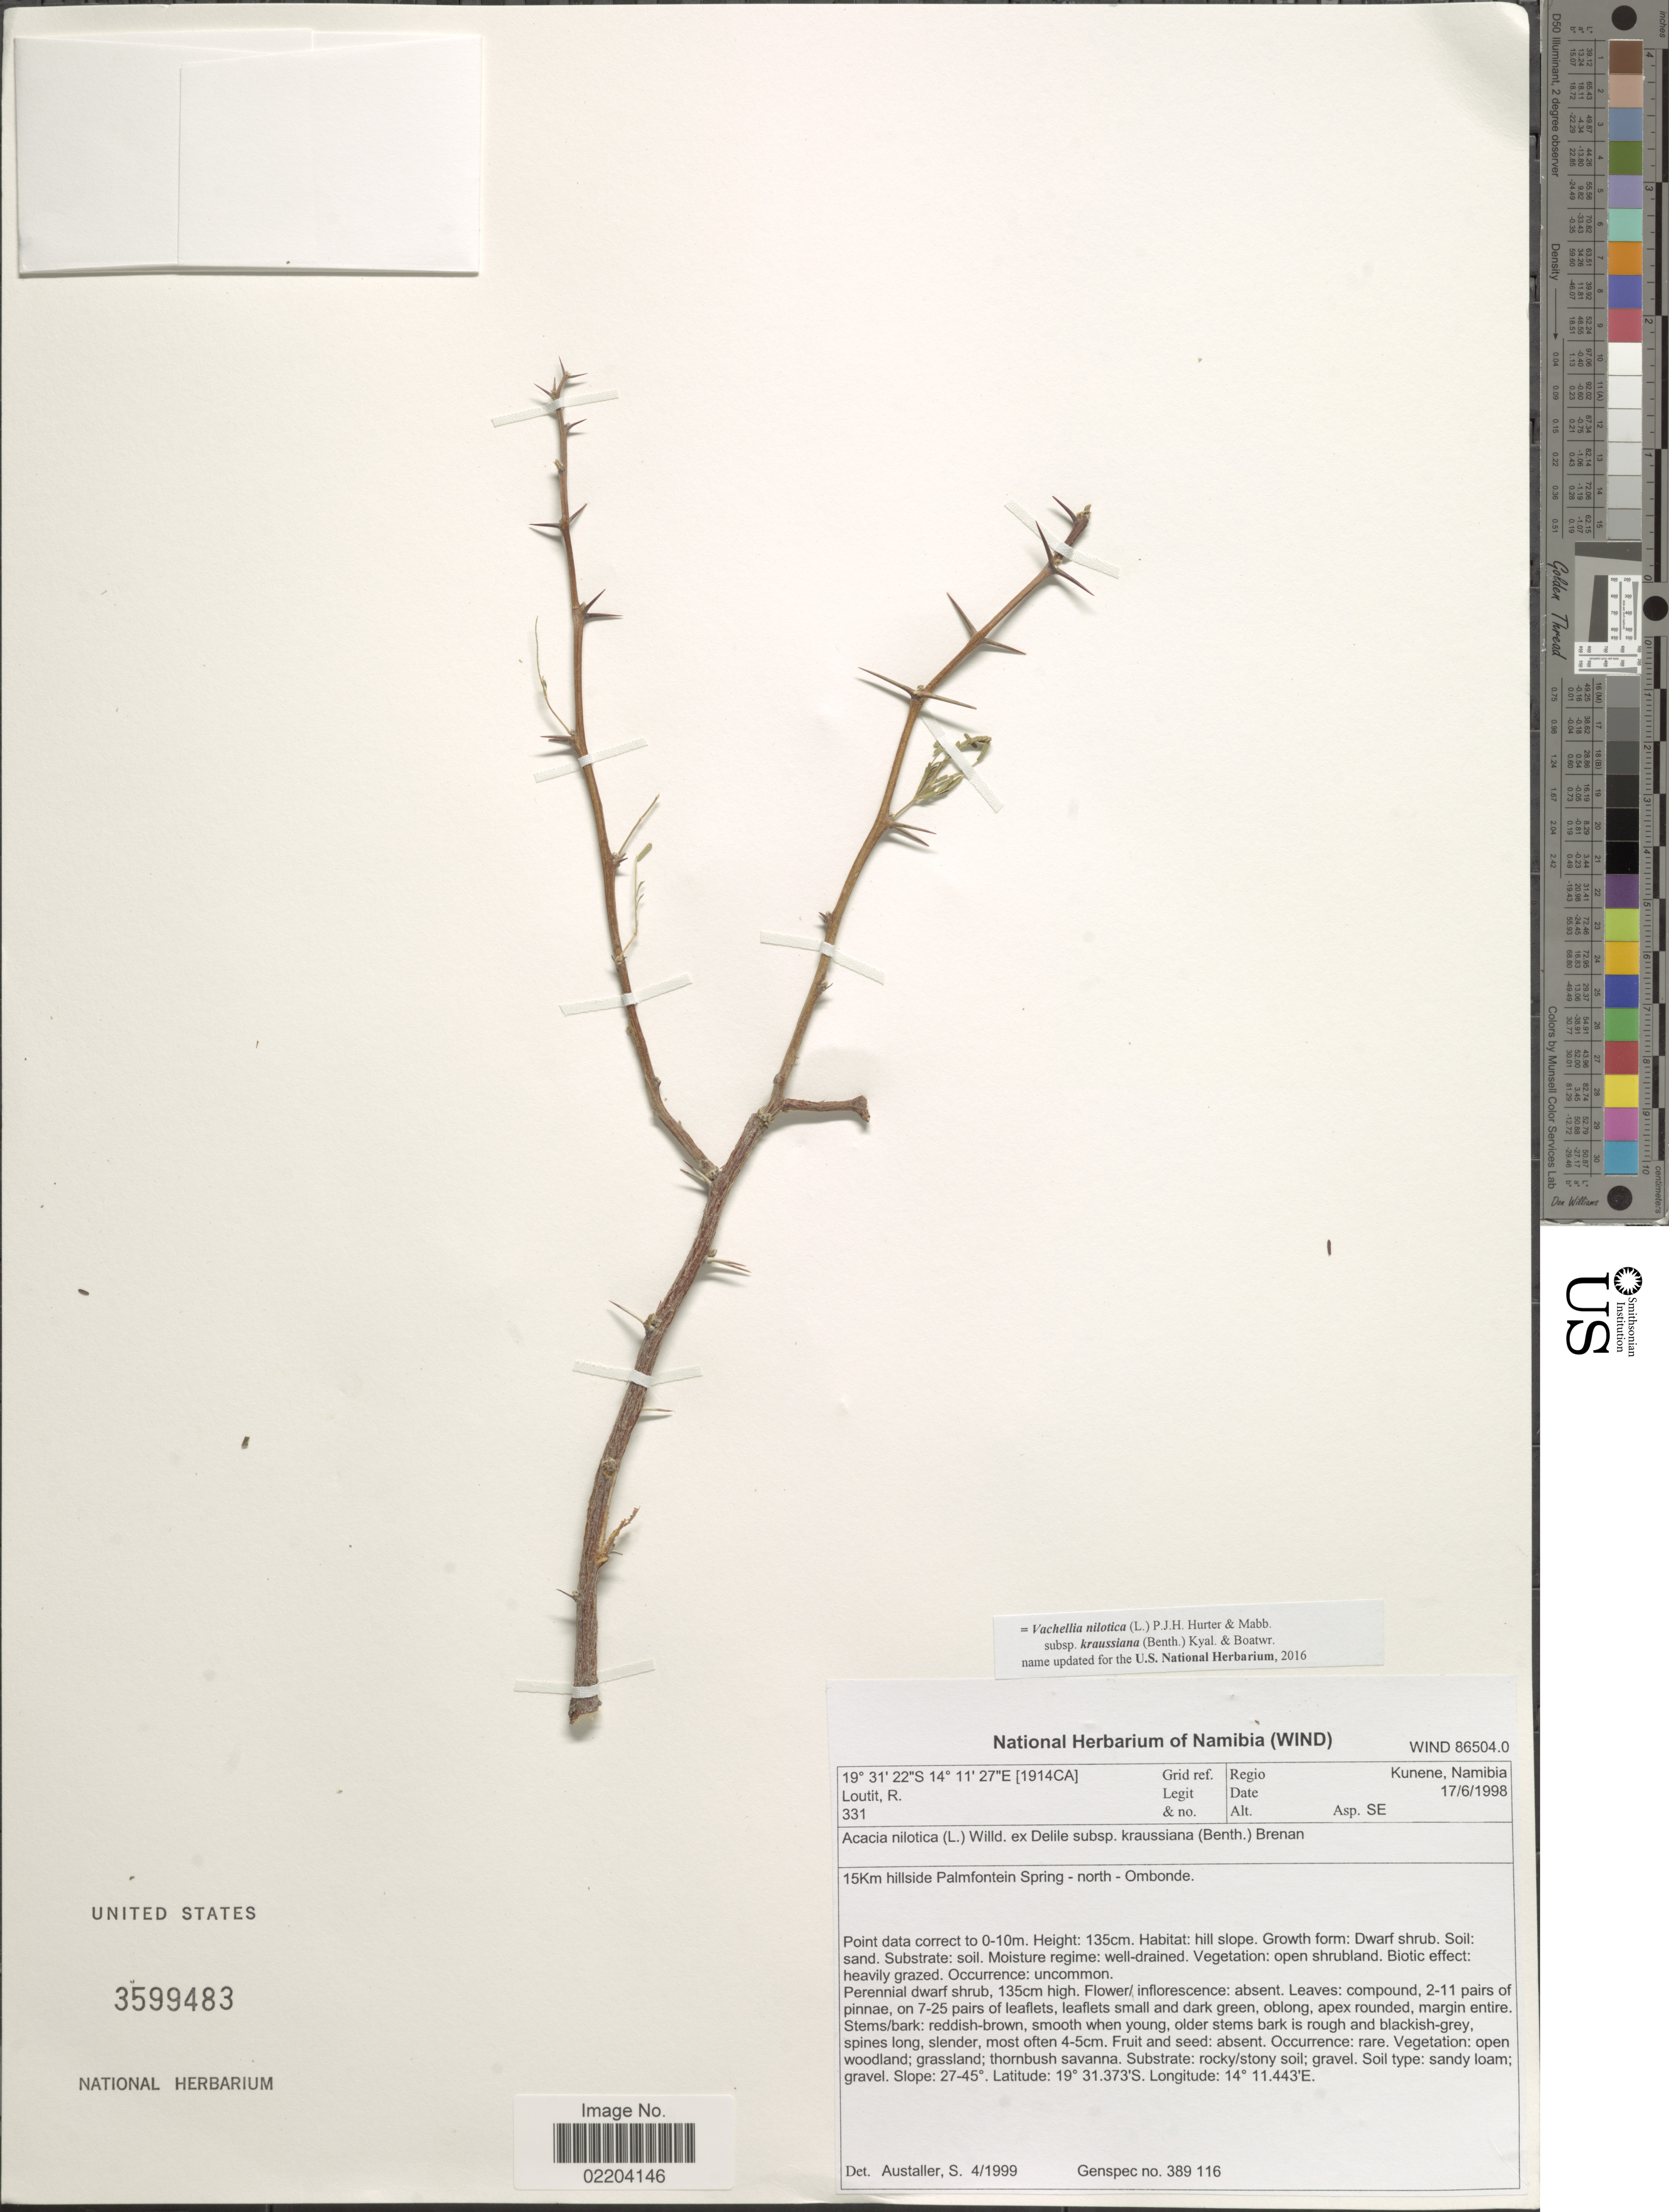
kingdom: Plantae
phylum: Tracheophyta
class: Magnoliopsida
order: Fabales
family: Fabaceae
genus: Vachellia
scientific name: Vachellia nilotica subsp. kraussiana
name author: (Benth.) Kyal. & Boatwr.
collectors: R. Loutit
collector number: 331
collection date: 1998-06-17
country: Namibia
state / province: Kunene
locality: Regio Kunene, Namibia. 15 km hillside Plamfontein Spring - North - Ombonde.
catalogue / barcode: US 3599483